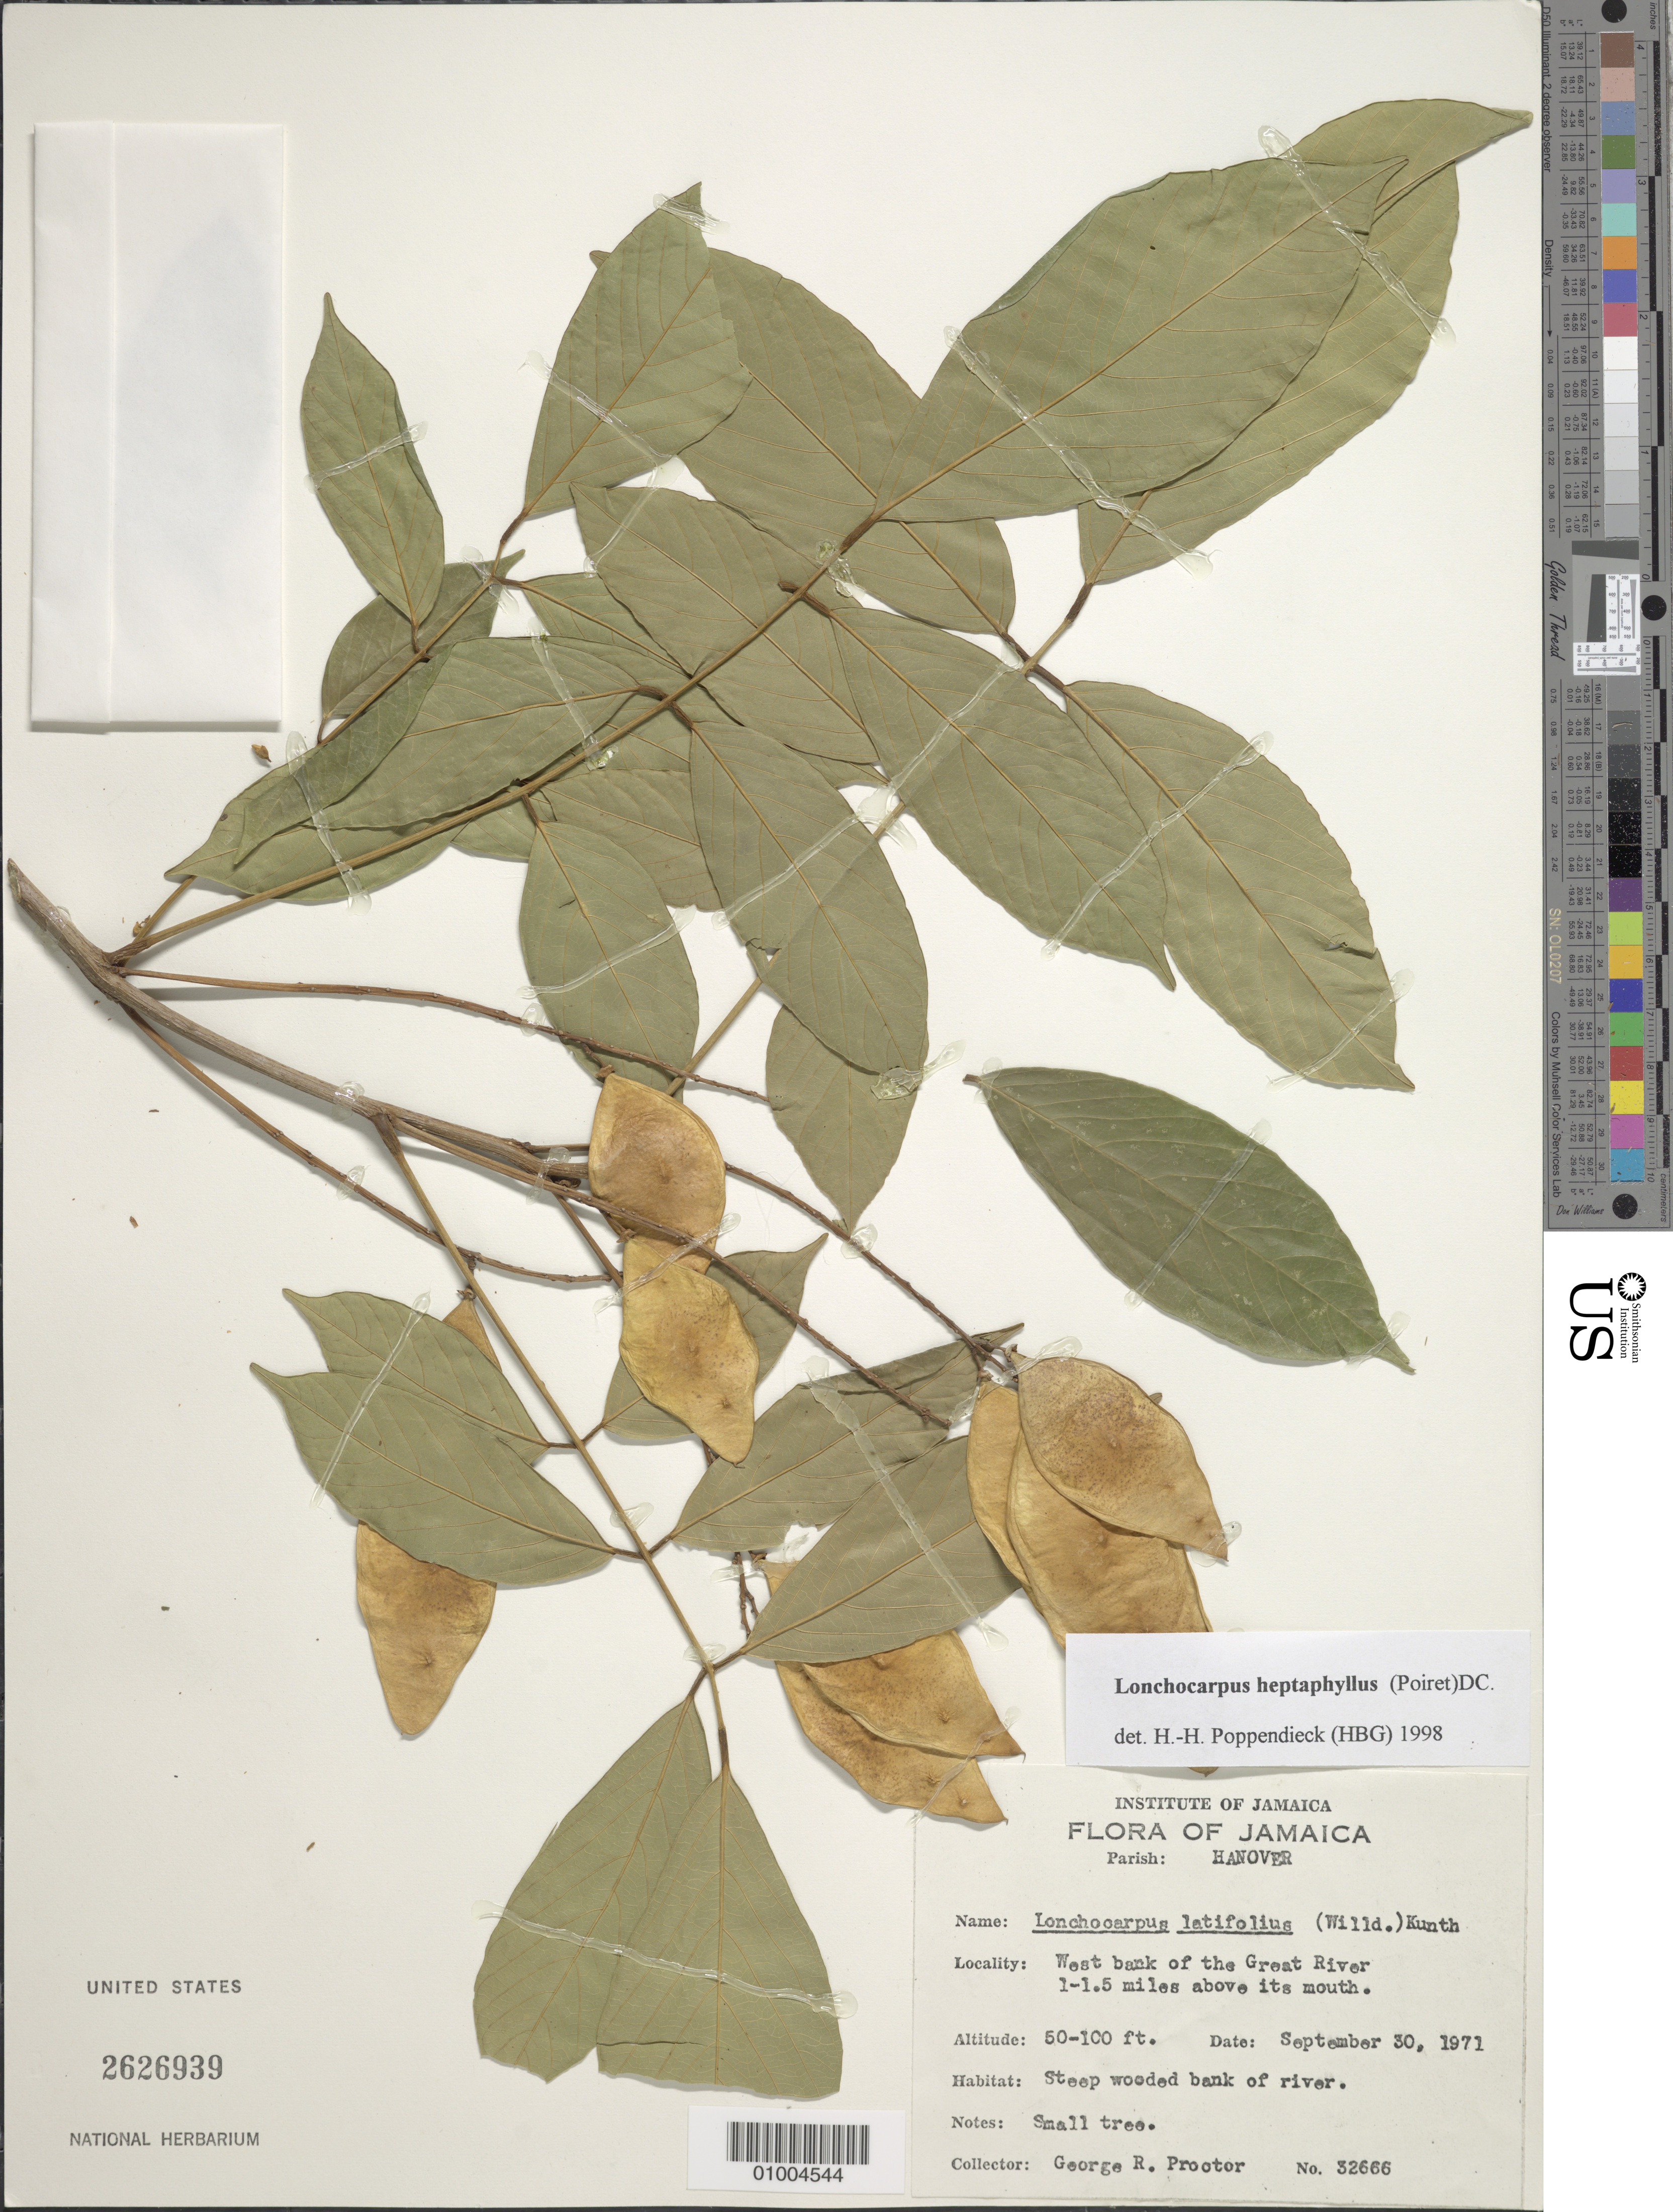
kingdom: Plantae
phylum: Tracheophyta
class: Magnoliopsida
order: Fabales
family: Fabaceae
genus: Lonchocarpus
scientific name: Lonchocarpus heptaphyllus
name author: (Poir.) DC.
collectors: G. R. Proctor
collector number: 32666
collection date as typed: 30 Sep 1971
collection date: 1971-09-30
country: Jamaica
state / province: Hanover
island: Jamaica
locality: West bank of the Great River 1-1.5 miles above its mouth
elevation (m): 15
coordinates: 0 N, 0 E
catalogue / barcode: US 2626939